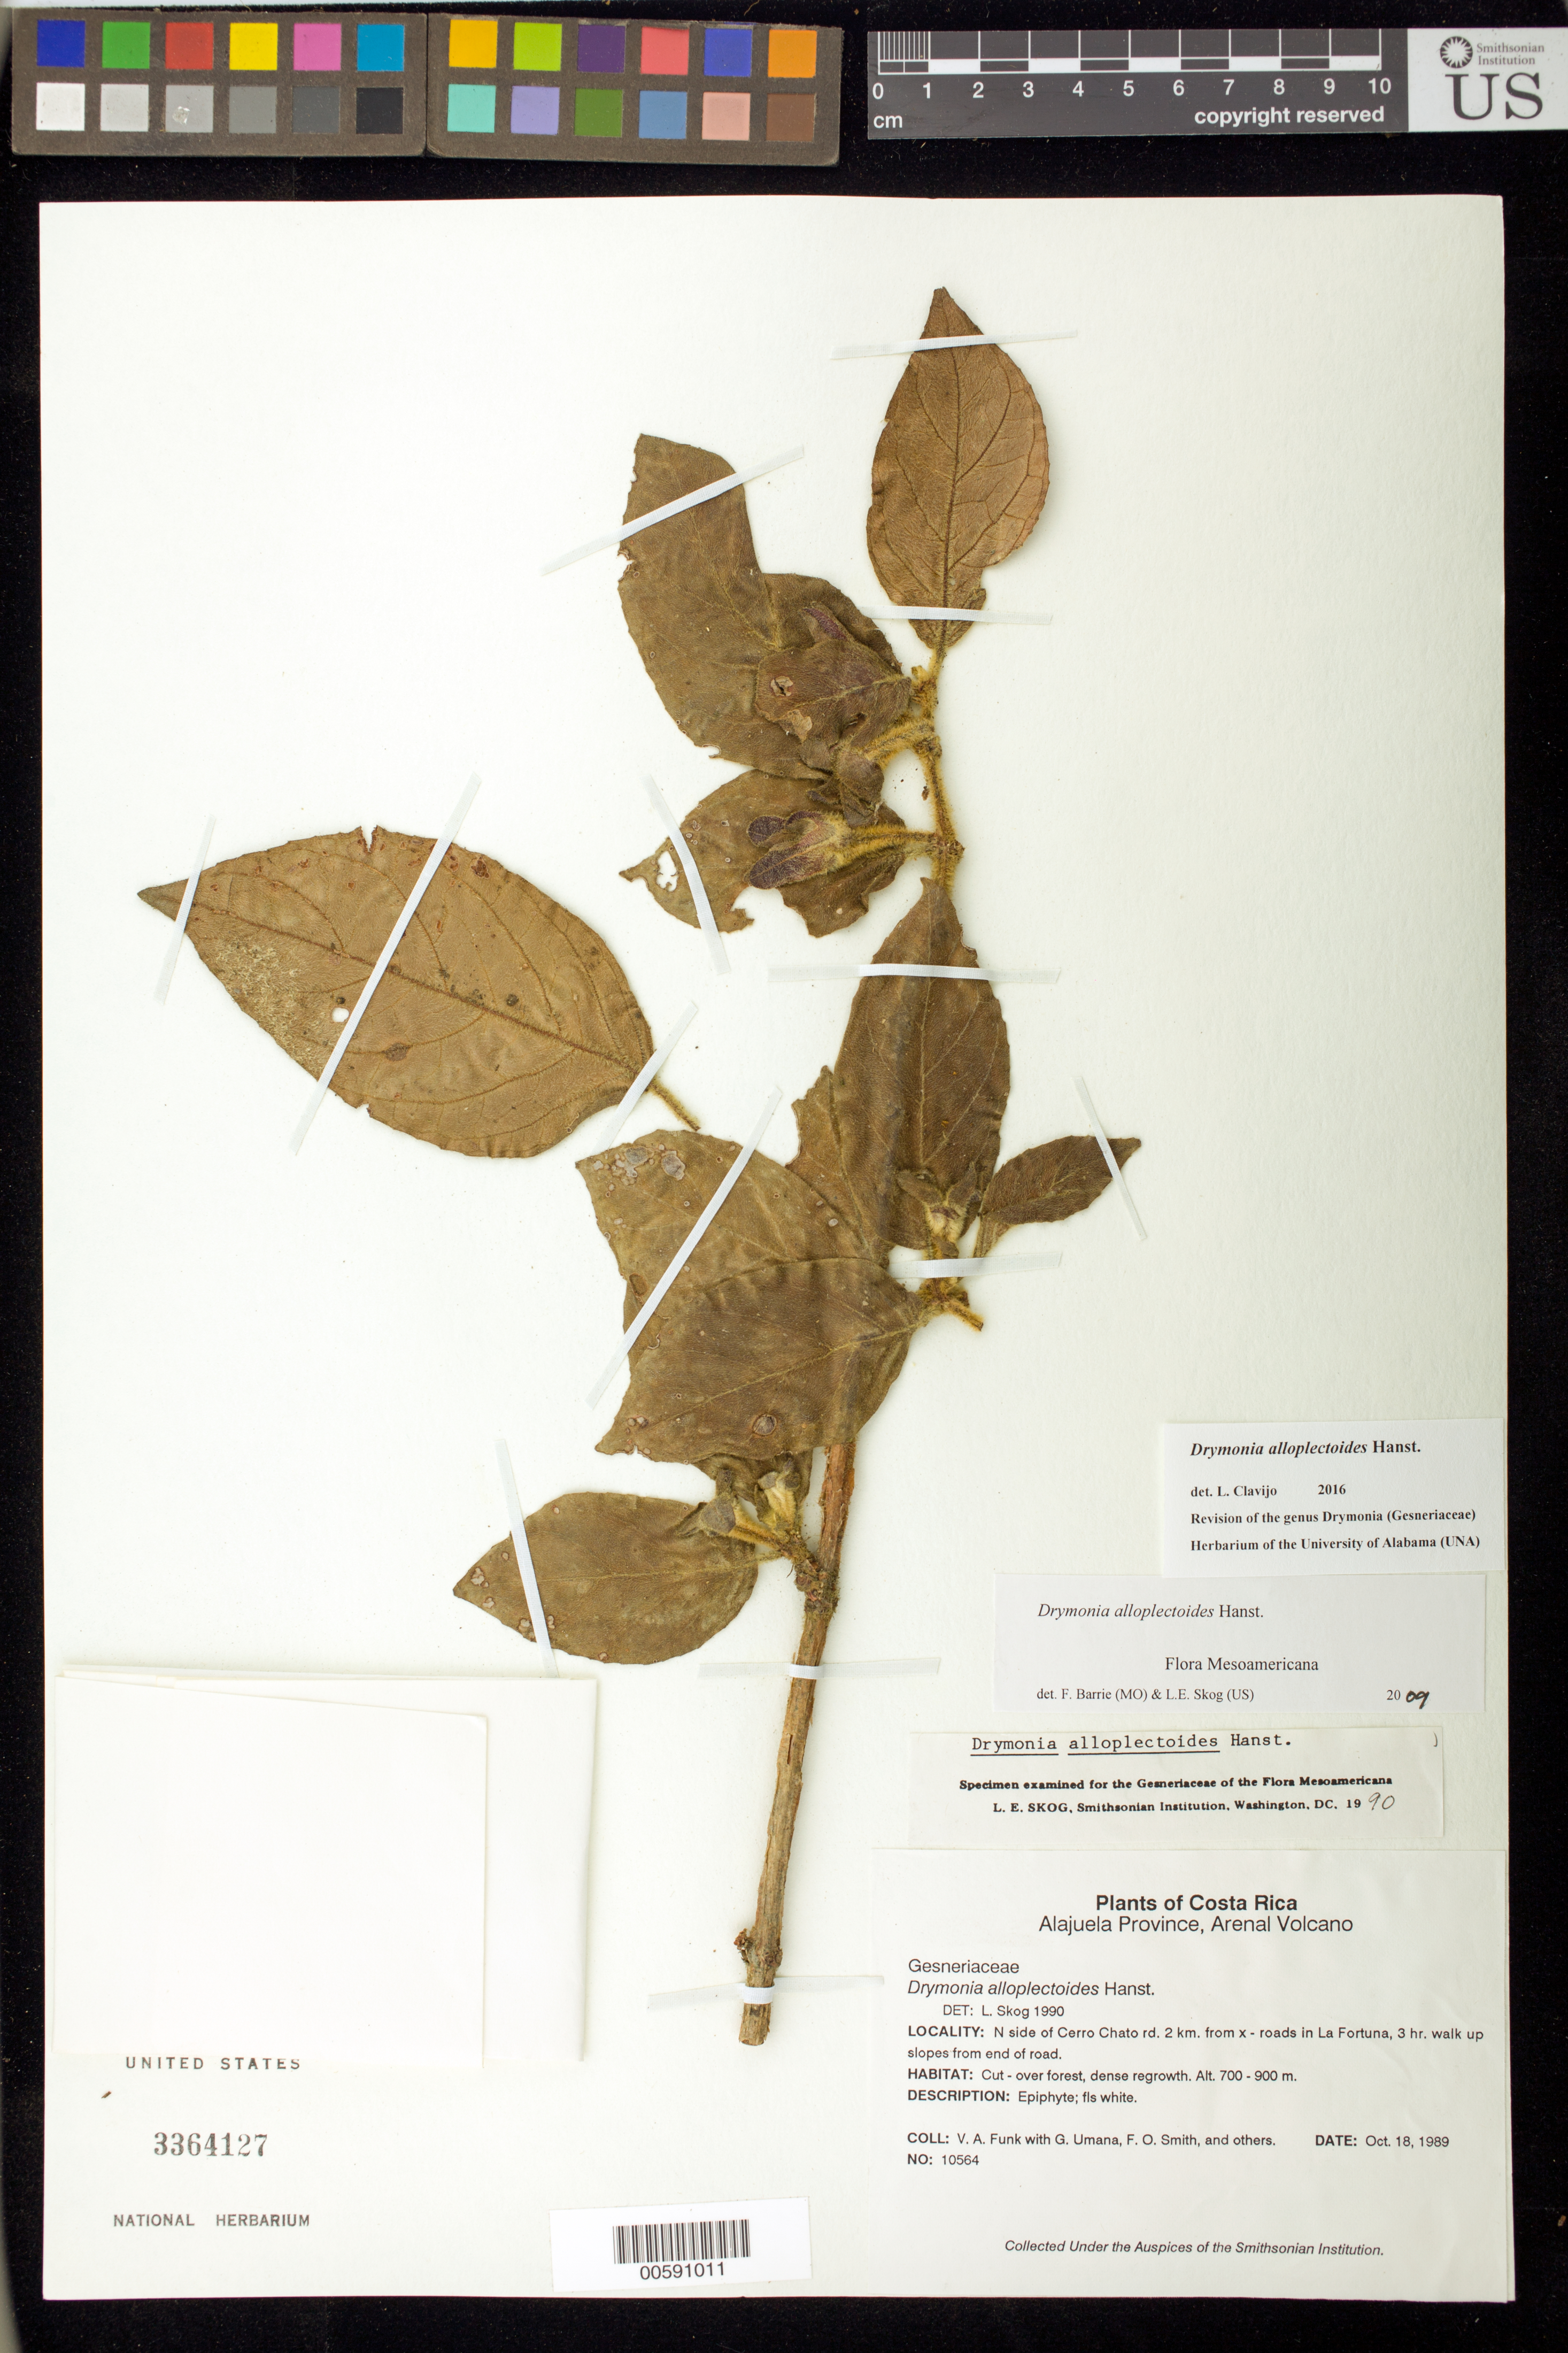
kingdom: Plantae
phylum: Tracheophyta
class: Magnoliopsida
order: Lamiales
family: Gesneriaceae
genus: Drymonia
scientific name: Drymonia alloplectoides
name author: Hanst.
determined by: Skog, Laurence E.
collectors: V. Funk, G. Umana, F. Smith & et al.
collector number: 10564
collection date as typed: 18 Oct 1989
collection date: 1989-10-18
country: Costa Rica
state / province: Alajuela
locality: Arenal Volcano; N side of Cerro Chato rd. 2 km from x-roads in La Fortuna, 3 hr. walk up slopes from end of road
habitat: Cut-over forest, dense regrowth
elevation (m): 700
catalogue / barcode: US 3364127